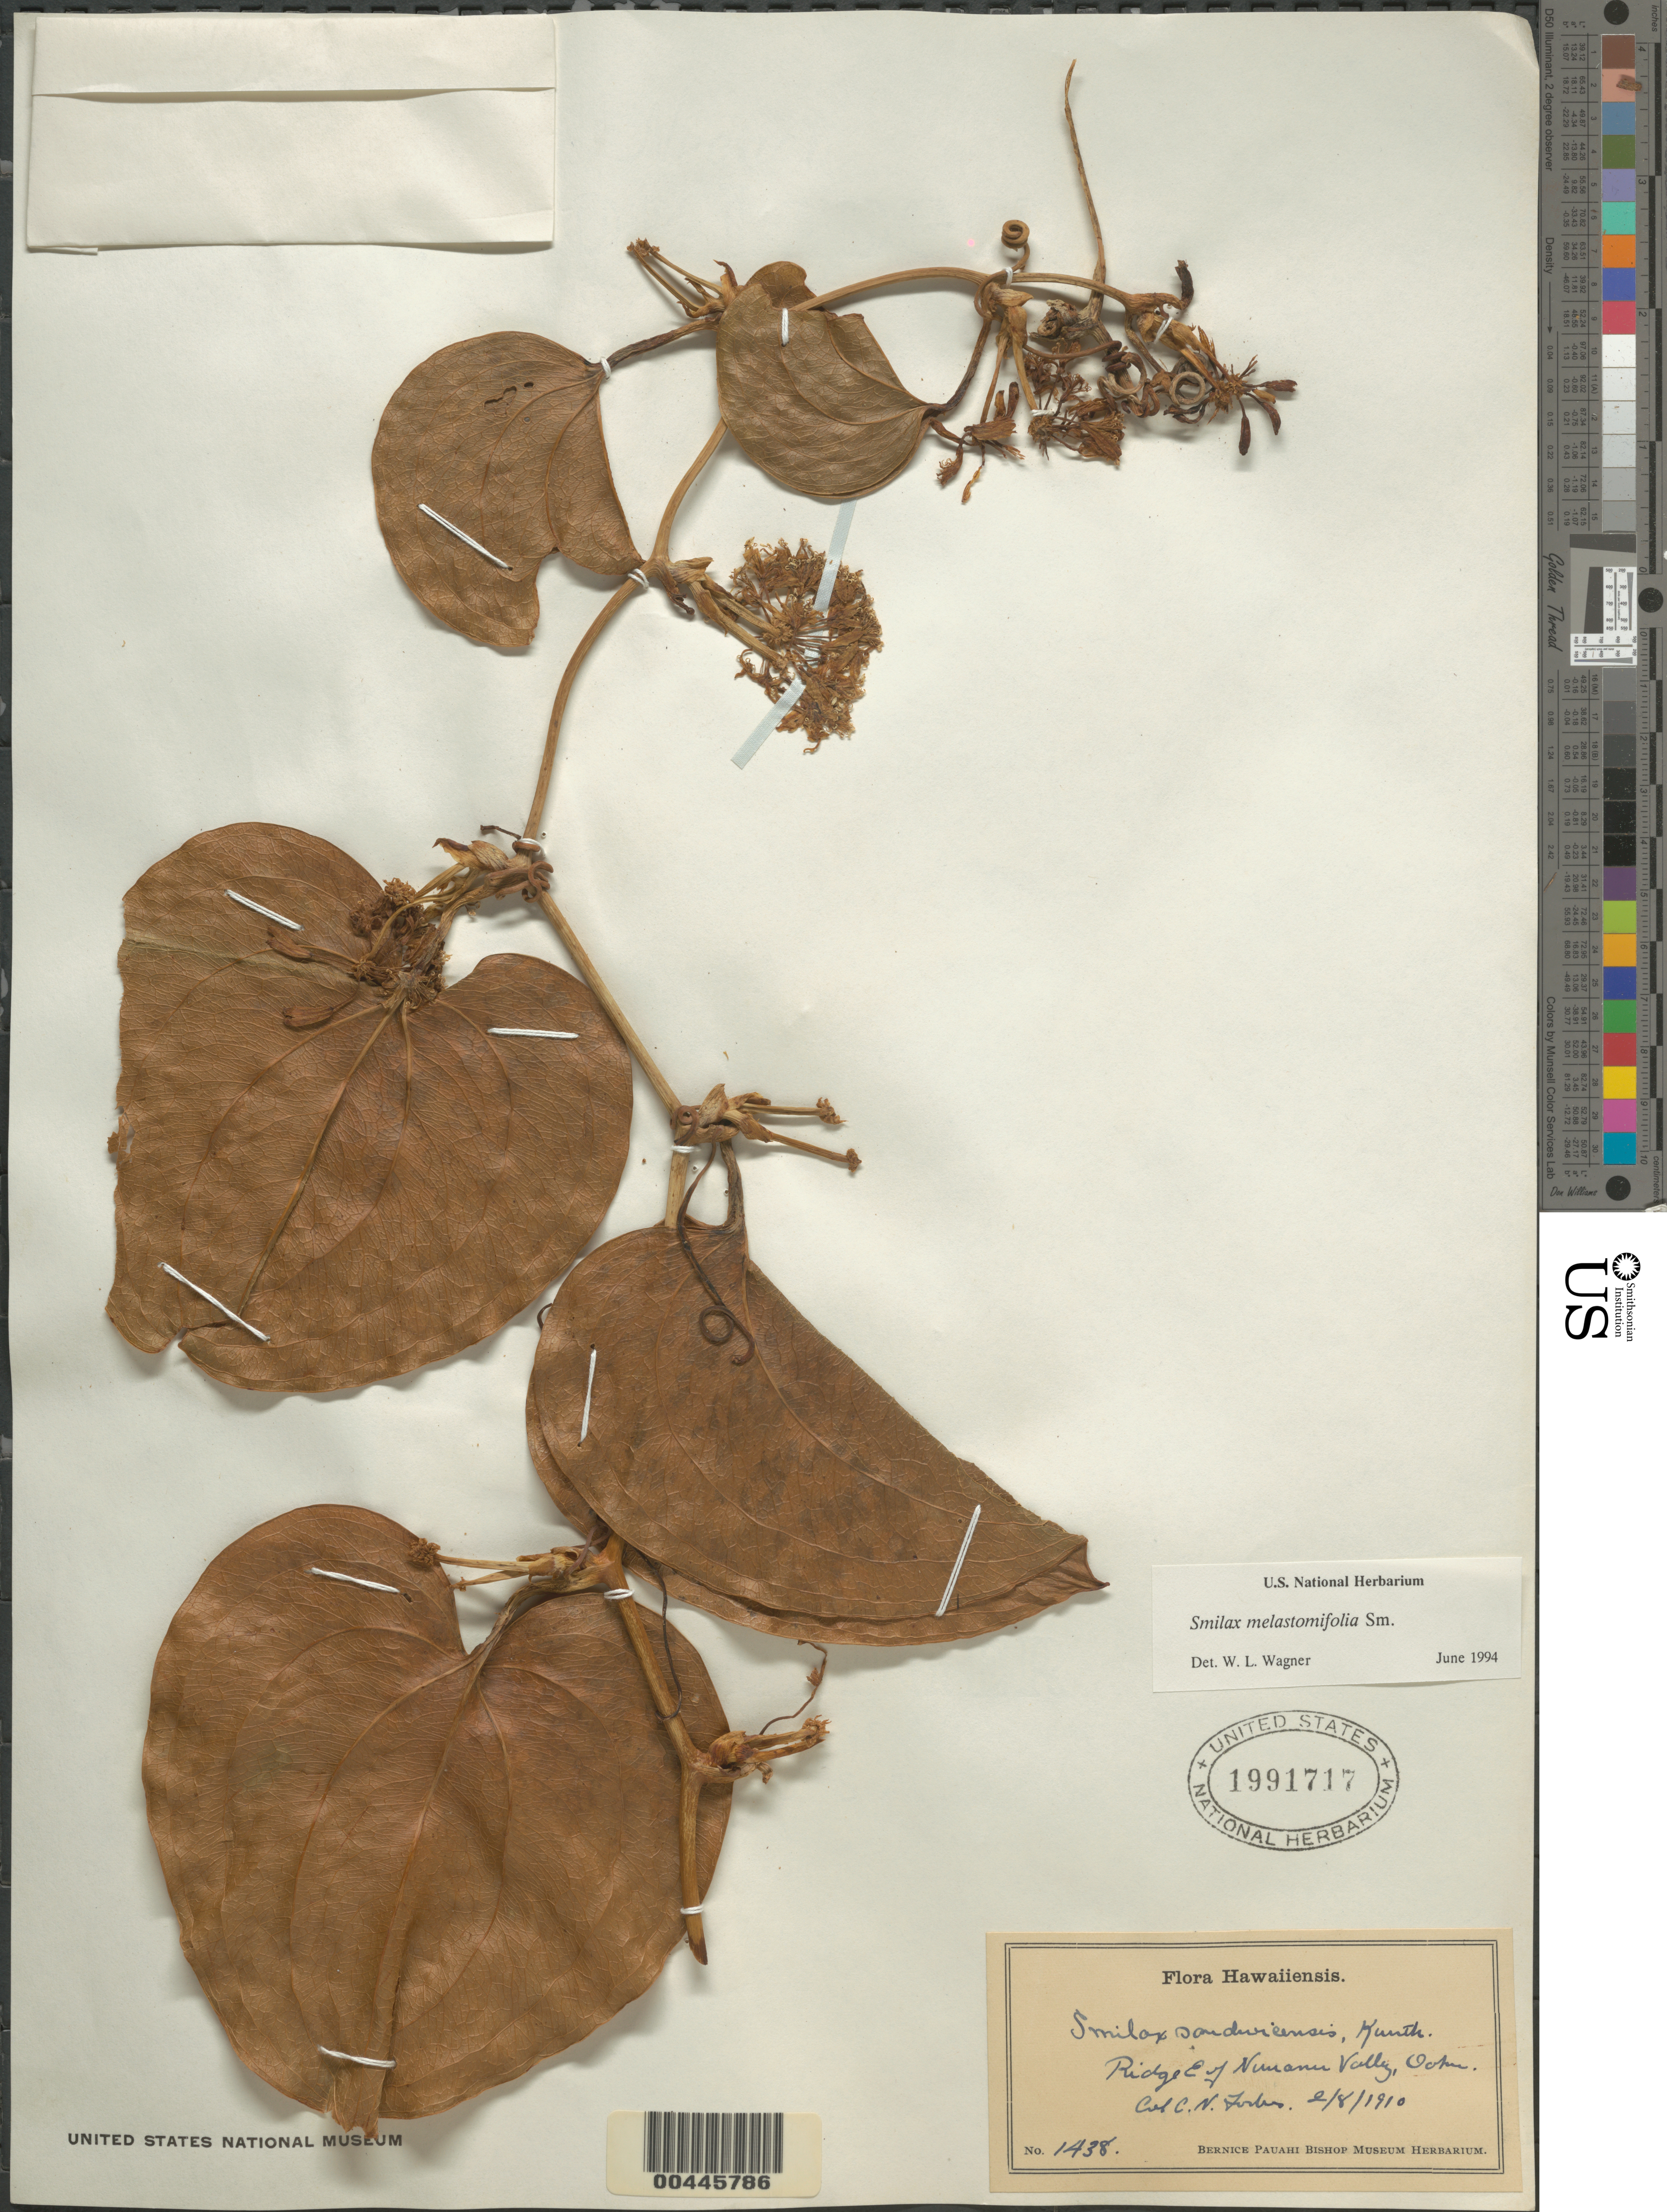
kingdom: Plantae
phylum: Tracheophyta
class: Liliopsida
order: Liliales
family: Smilacaceae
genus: Smilax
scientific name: Smilax melastomifolia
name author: Sm.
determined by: Wagner, W. L., (BOT), Smithsonian Institution - National Museum of Natural History (UNITED STATES)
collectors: C. N. Forbes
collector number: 1438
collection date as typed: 8 Feb 1910 or 2 Aug 1910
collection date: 1910-02-08 or 1910-08-02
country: United States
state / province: Hawaii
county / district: Honolulu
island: Oahu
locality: Ridge E of Nuuanu Valley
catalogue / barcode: US 1991717